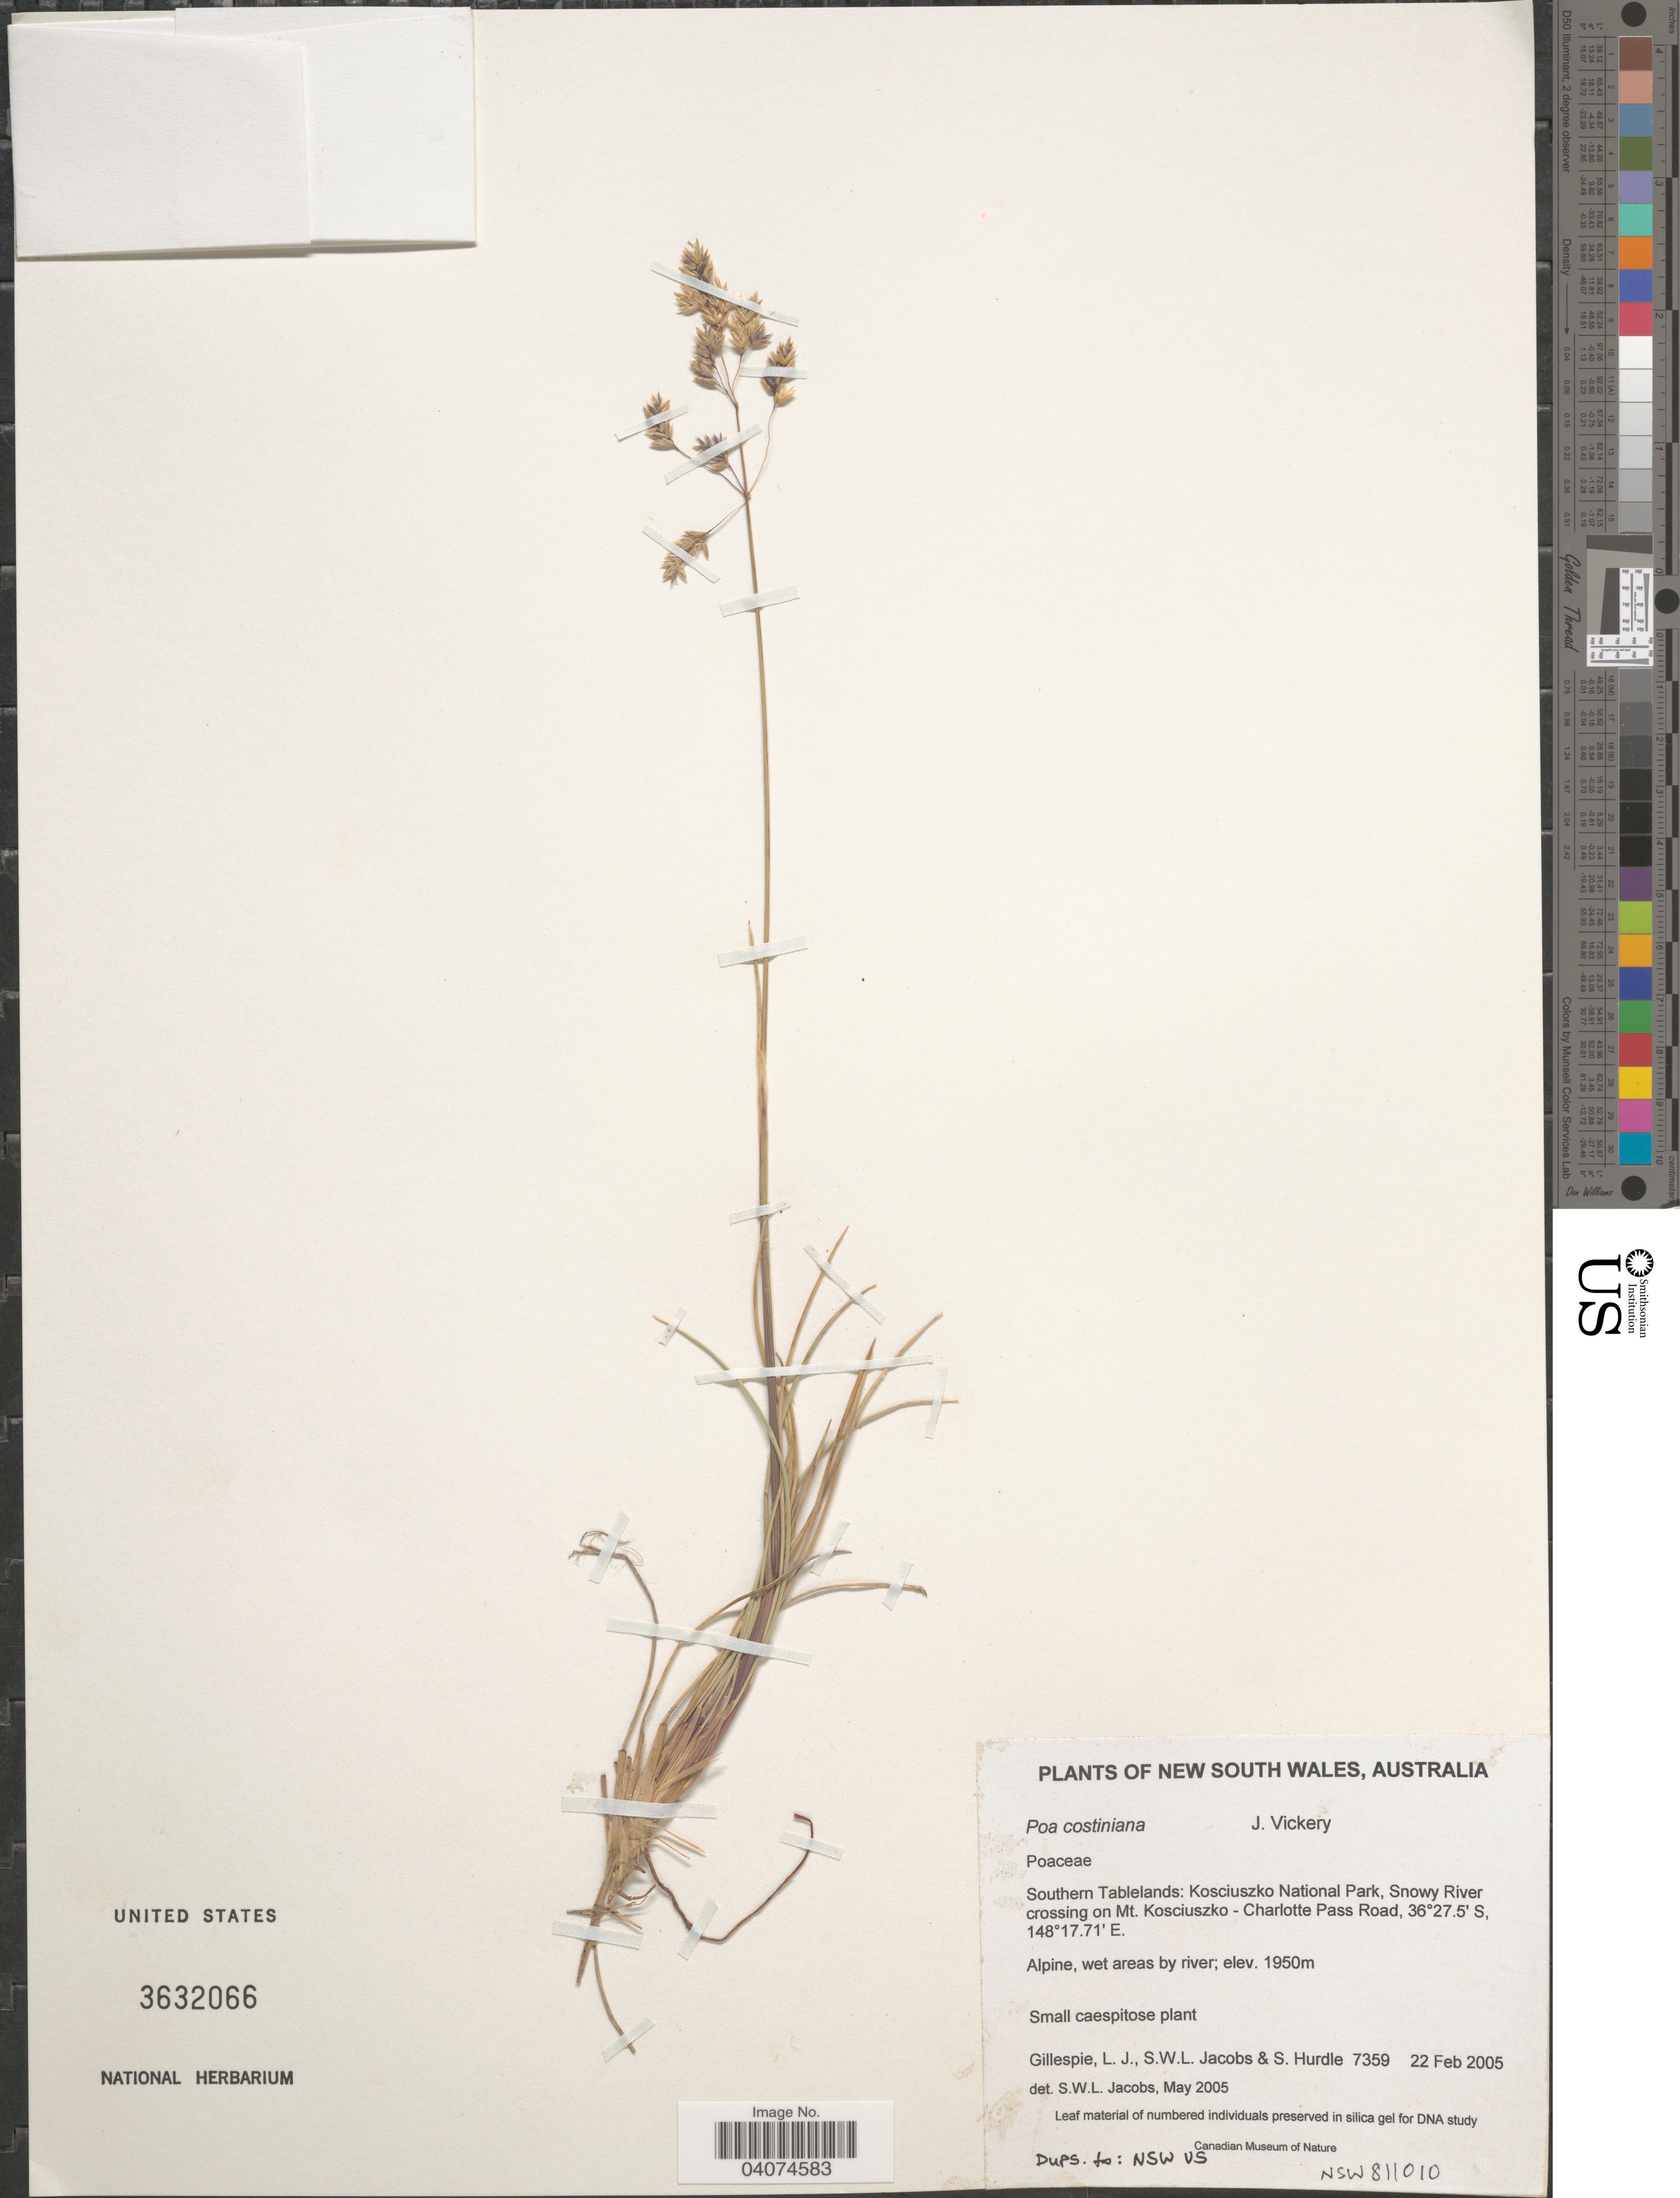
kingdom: Plantae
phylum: Tracheophyta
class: Liliopsida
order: Poales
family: Poaceae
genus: Poa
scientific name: Poa costiniana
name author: Vickery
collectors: L. Gillespie, S. W. L. Jacobs & S. Hurdle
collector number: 7359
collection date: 2005-02-22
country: Australia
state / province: New South Wales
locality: Southern Tablelands: Kosciuszko National Park, Snowy River crossing on Mt. Kosciuszko - Charlotte's Pass.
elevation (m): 1950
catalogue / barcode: US 3632066